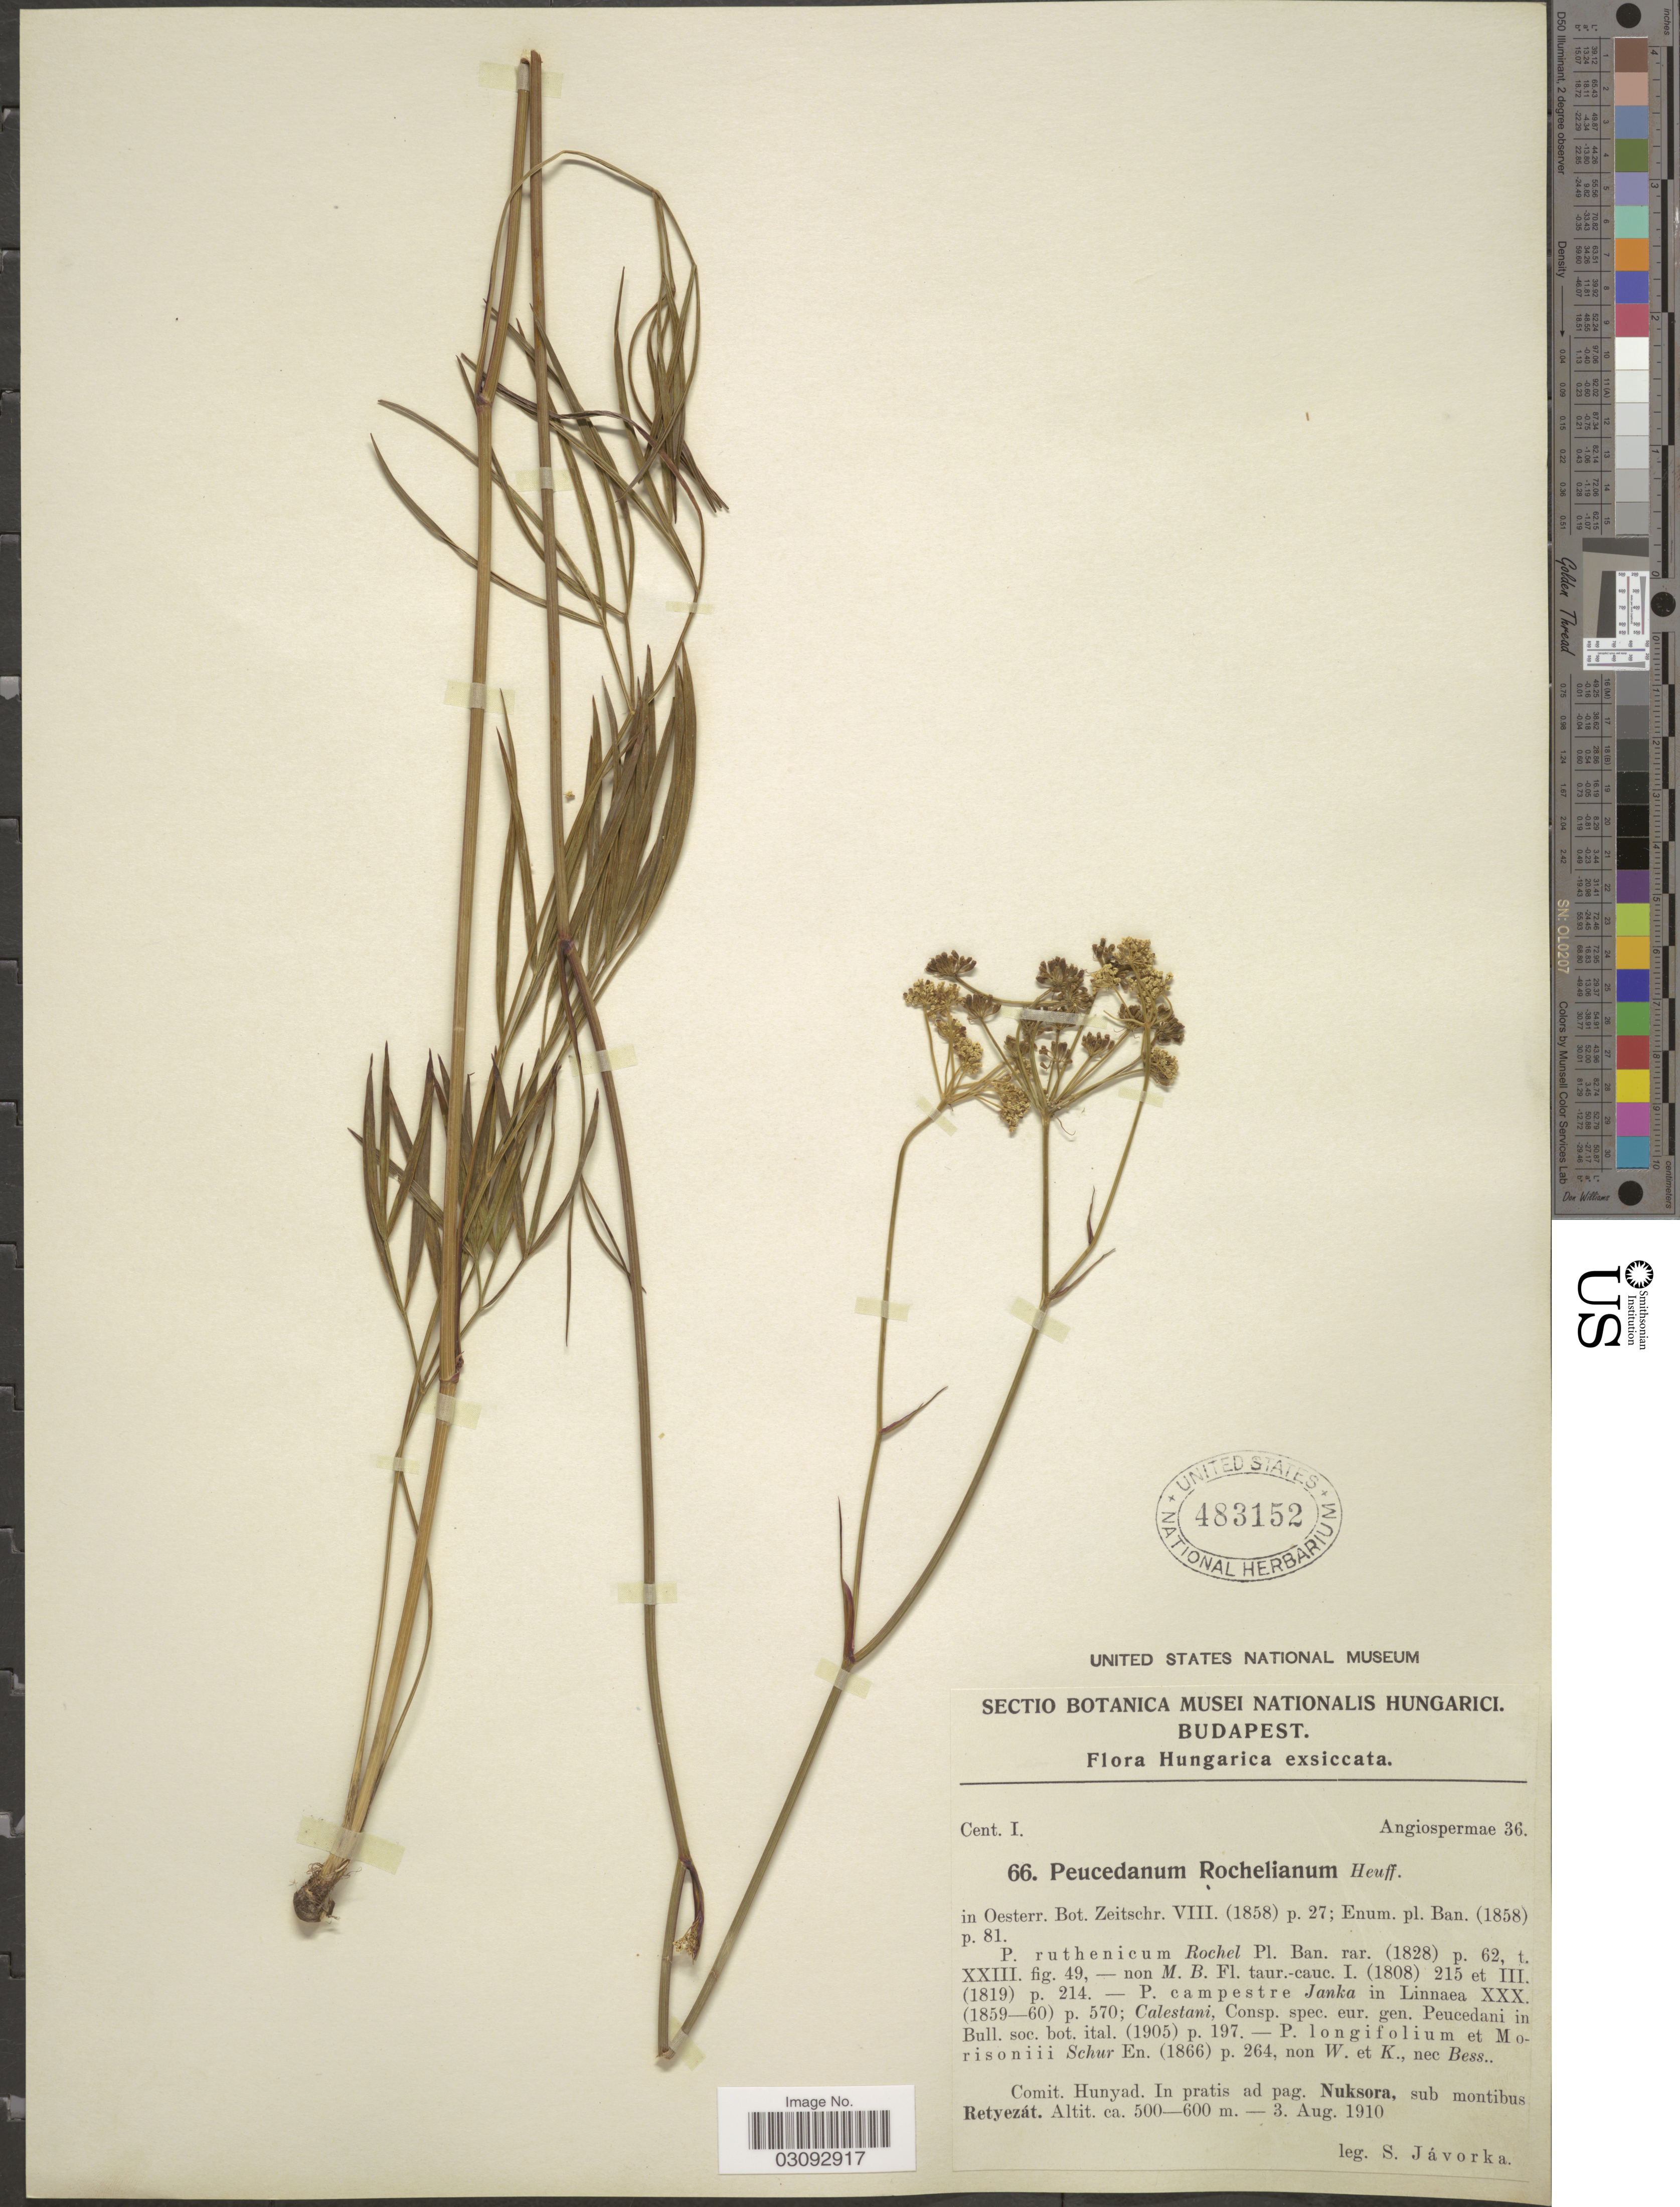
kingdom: Plantae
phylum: Tracheophyta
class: Magnoliopsida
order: Apiales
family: Apiaceae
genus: Peucedanum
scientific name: Peucedanum rochelianum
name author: Heuff.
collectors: S. Javorka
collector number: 66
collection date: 1910-08-03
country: Hungary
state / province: Budapest, Capital District of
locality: In Oesterr. Bot. Zeitschr., Comit. Hunyad, In pratis ad pag. Nuksora, sub montibus Retyezát.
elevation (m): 500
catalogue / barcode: US 483152